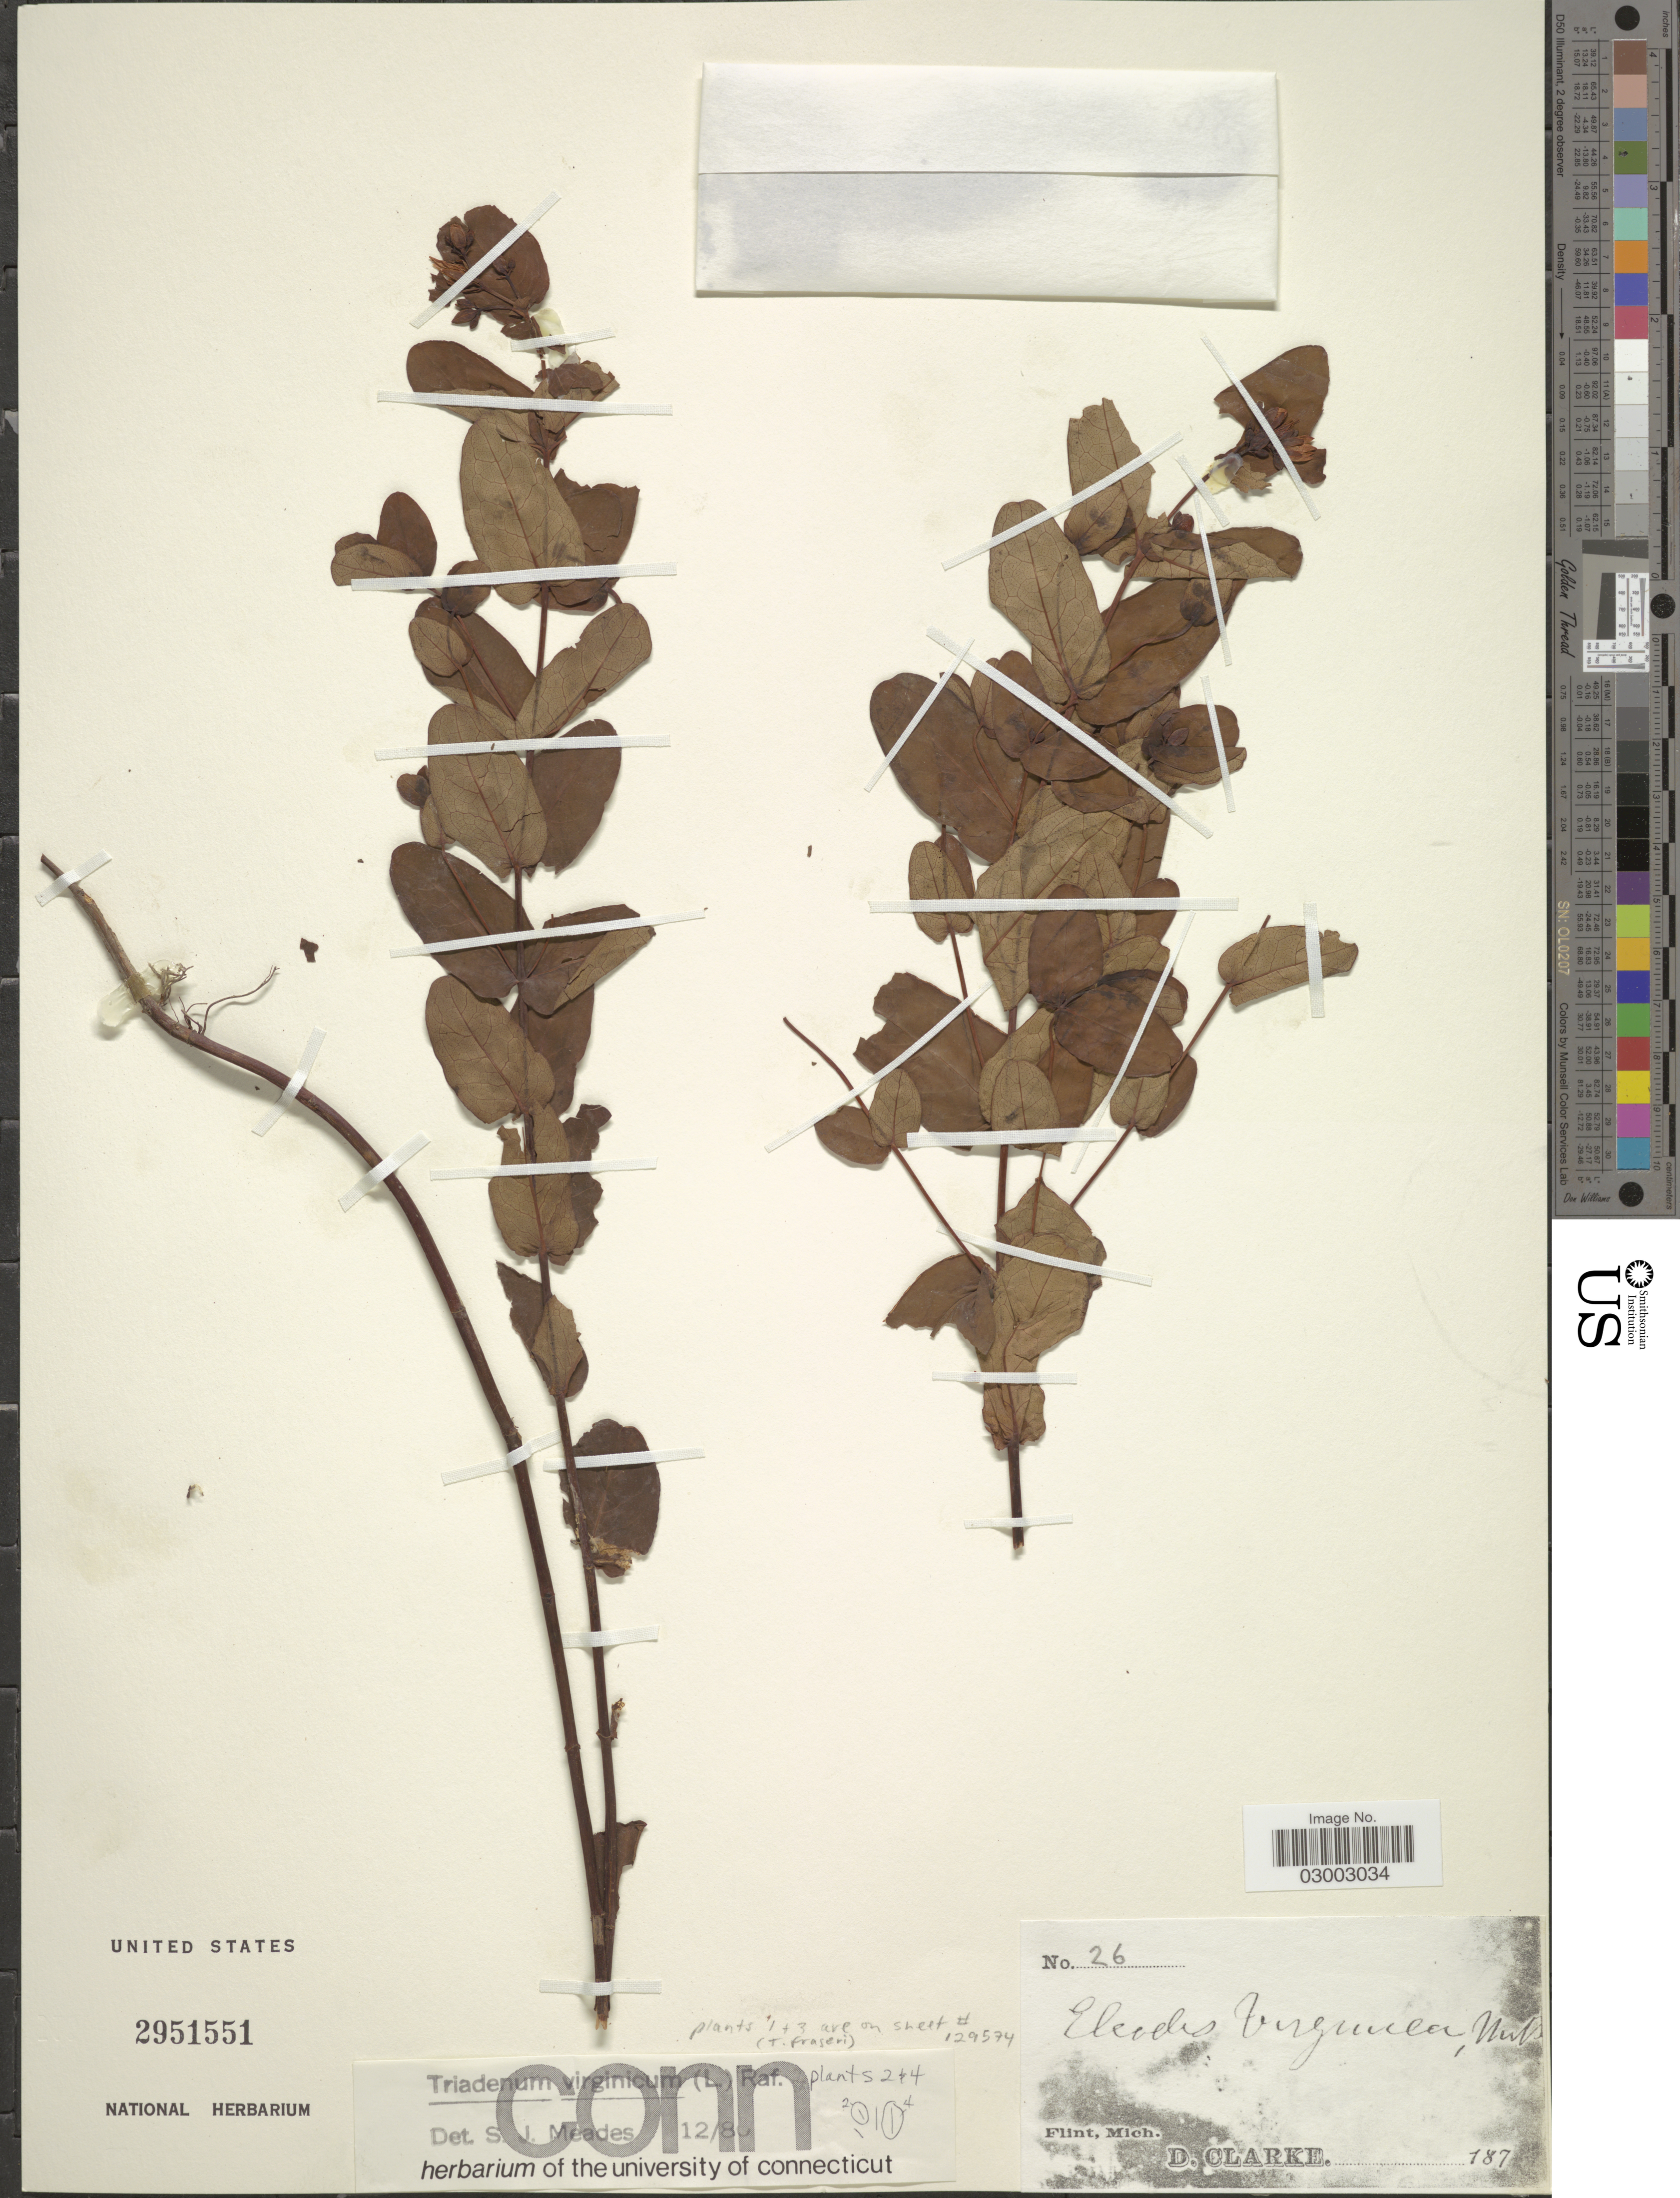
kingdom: Plantae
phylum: Tracheophyta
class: Magnoliopsida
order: Malpighiales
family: Hypericaceae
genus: Hypericum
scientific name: Hypericum virginicum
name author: L.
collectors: D. Clarke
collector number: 26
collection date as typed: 187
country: United States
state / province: Michigan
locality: Flint.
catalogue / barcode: US 2951551